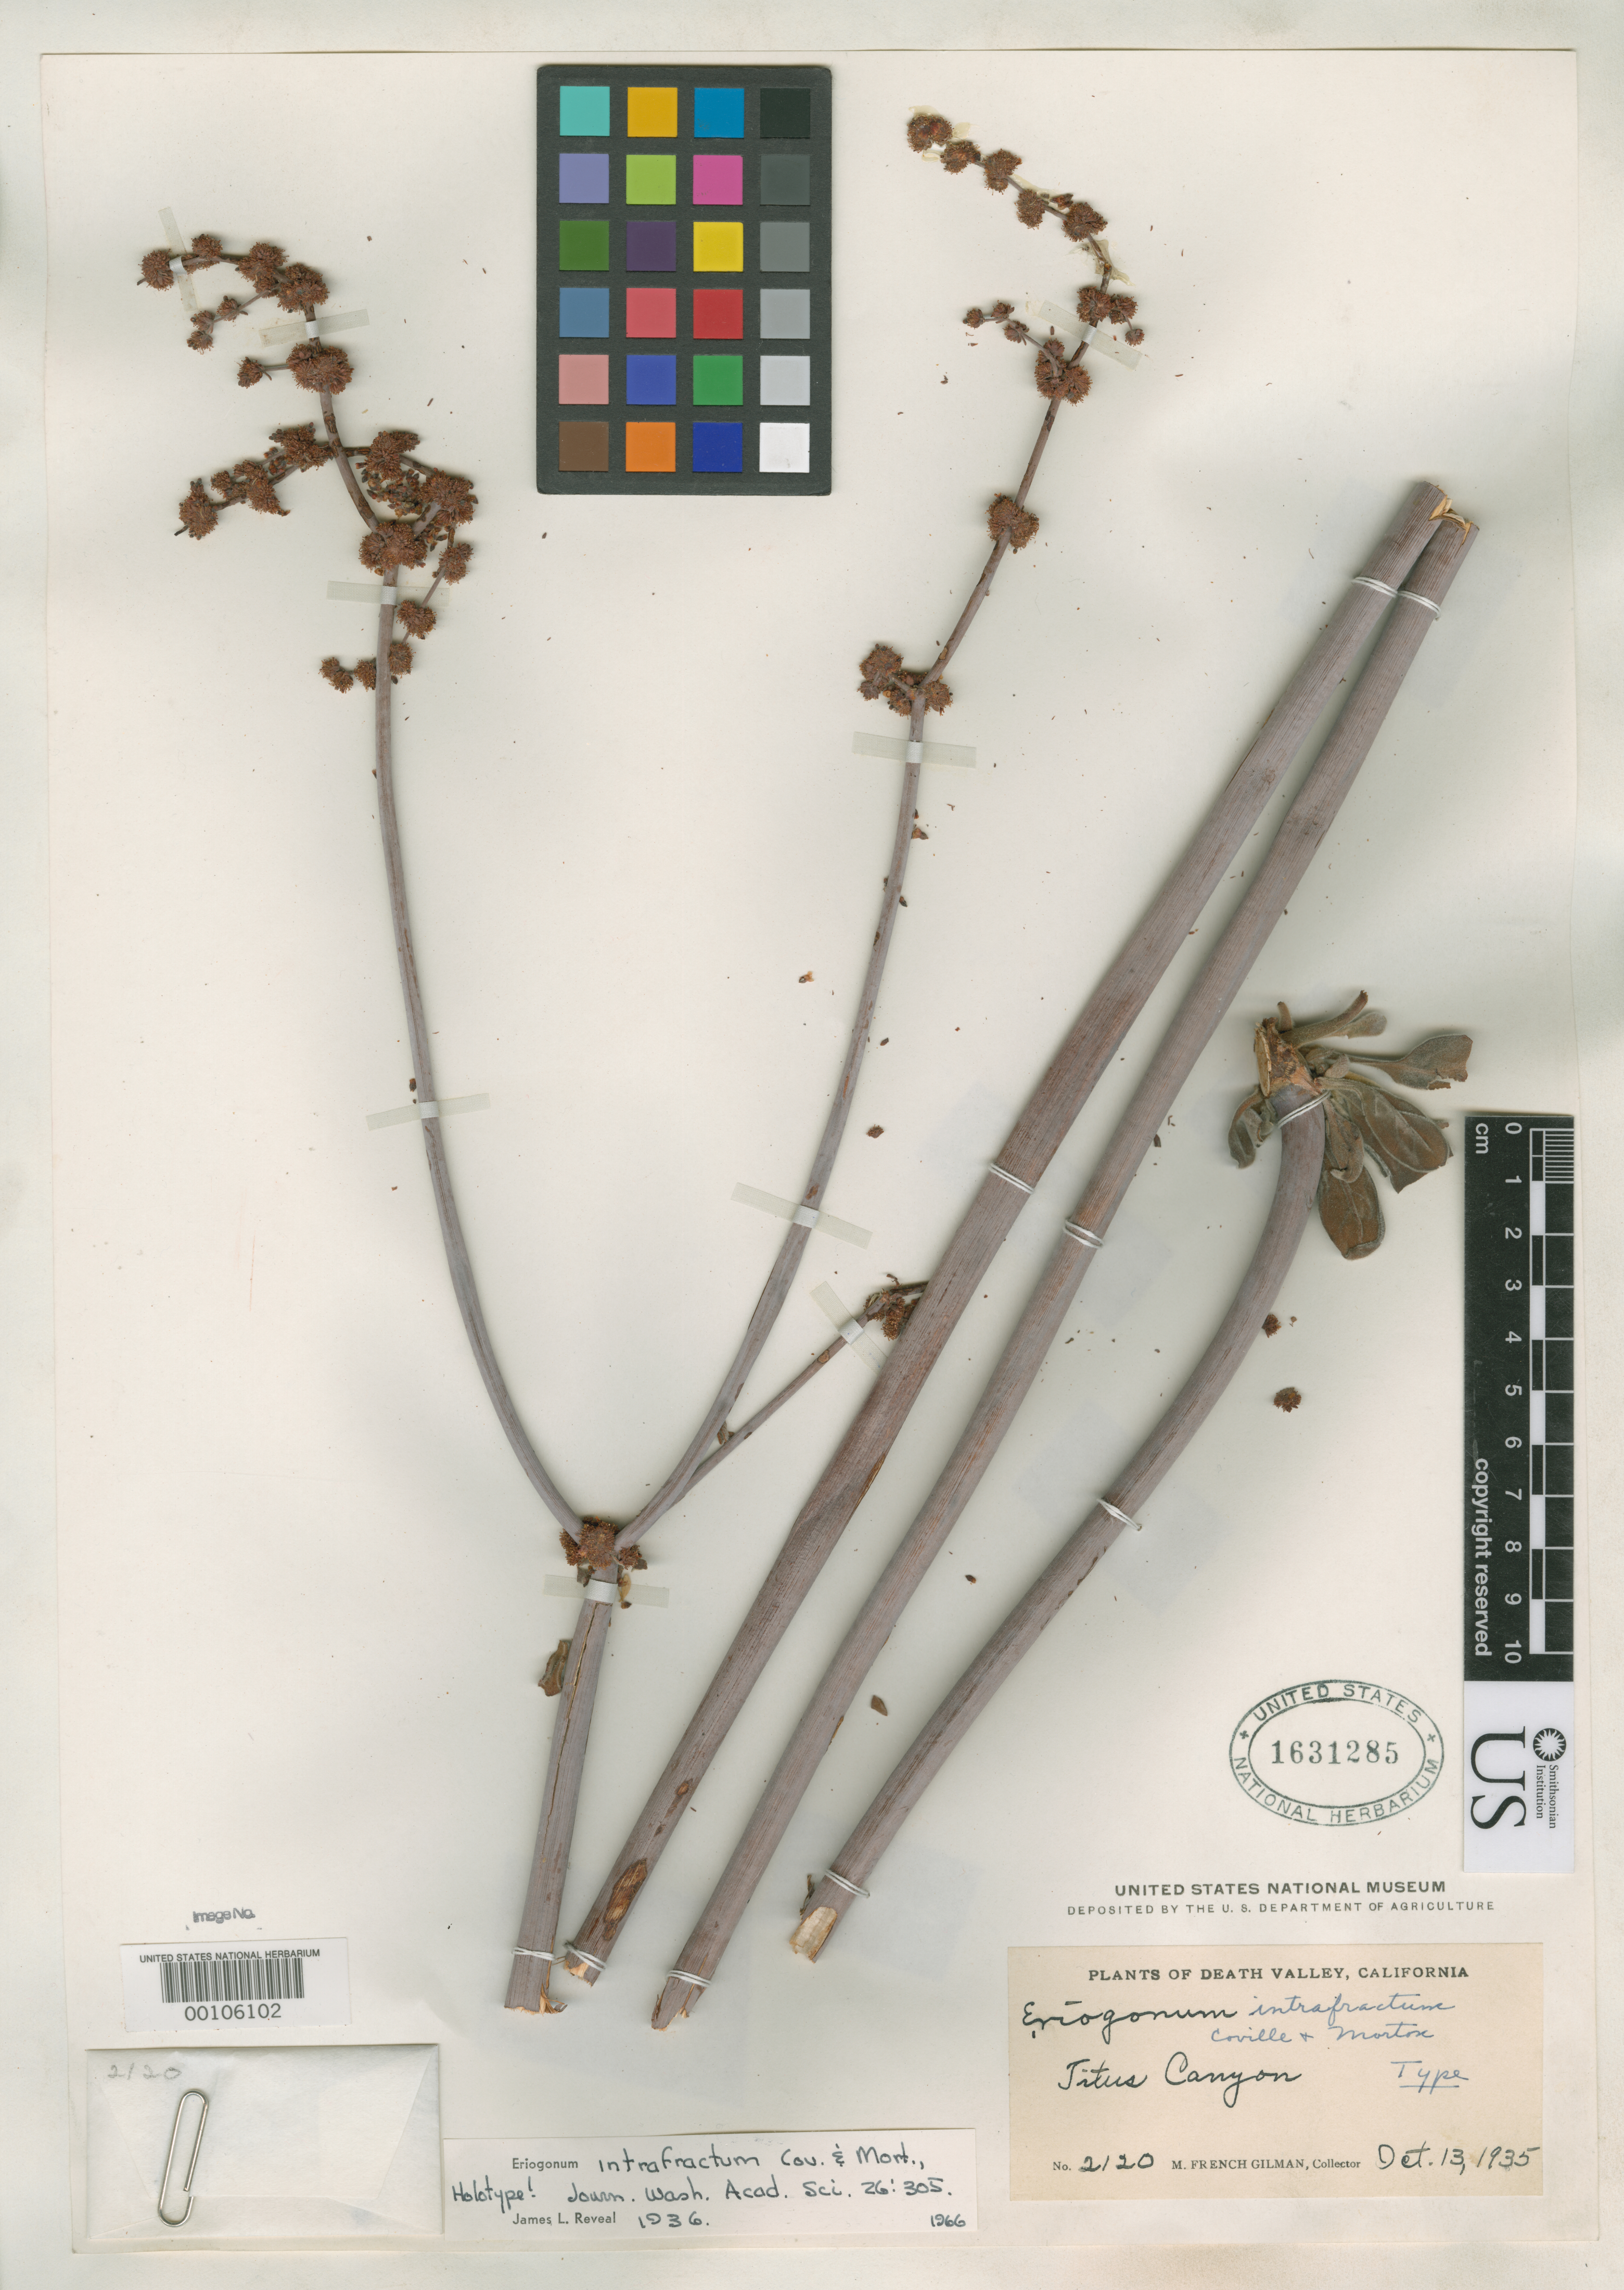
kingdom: Plantae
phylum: Tracheophyta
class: Magnoliopsida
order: Caryophyllales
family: Polygonaceae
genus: Eriogonum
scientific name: Eriogonum intrafractum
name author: Coville & C.V. Morton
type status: Holotype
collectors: M. F. Gilman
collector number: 2120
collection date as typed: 13 Oct 1935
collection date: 1935-10-13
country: United States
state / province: California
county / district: Inyo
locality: Titus Canyon, Death Valley.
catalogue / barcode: US 1631285